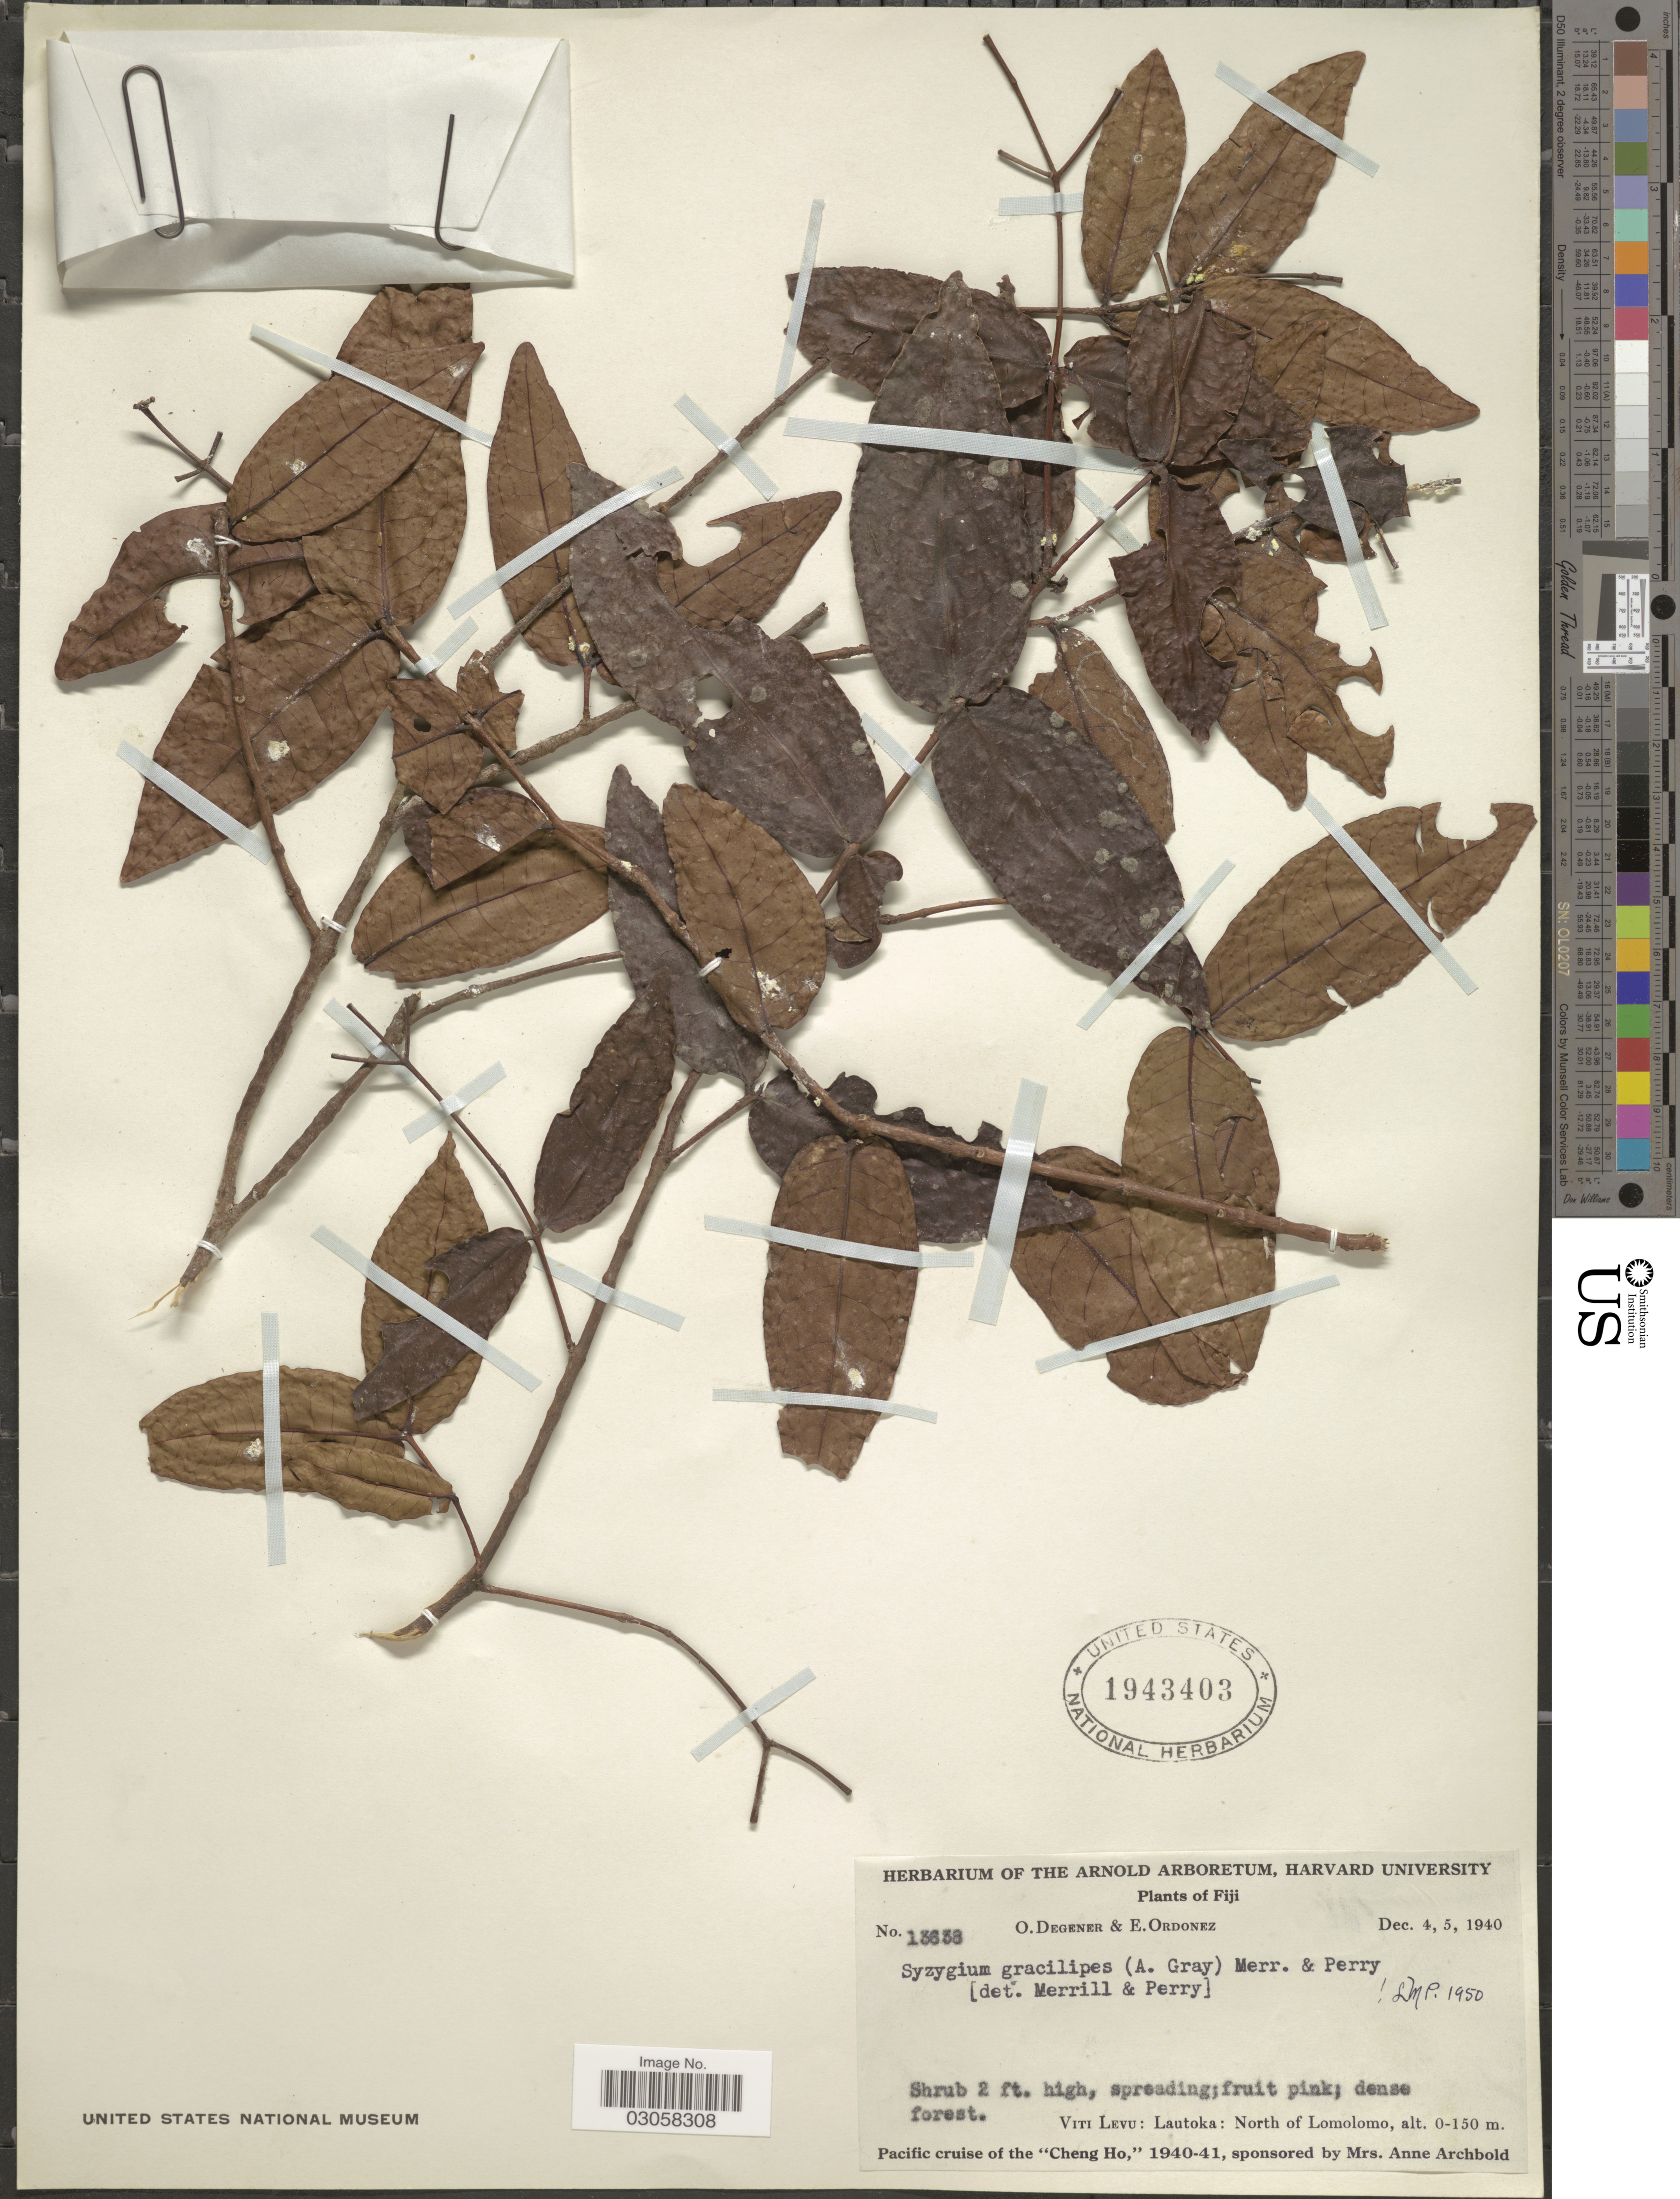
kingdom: Plantae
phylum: Tracheophyta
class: Magnoliopsida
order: Myrtales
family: Myrtaceae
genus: Syzygium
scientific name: Syzygium gracilipes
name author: (A. Gray) Merr. & L.M. Perry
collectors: O. Degener & E. Ordonez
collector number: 13638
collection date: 1940-12-04/1940-12-05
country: Fiji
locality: Viti Levu: Lautoka: North of Lomolomo.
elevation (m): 0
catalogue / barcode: US 1943403